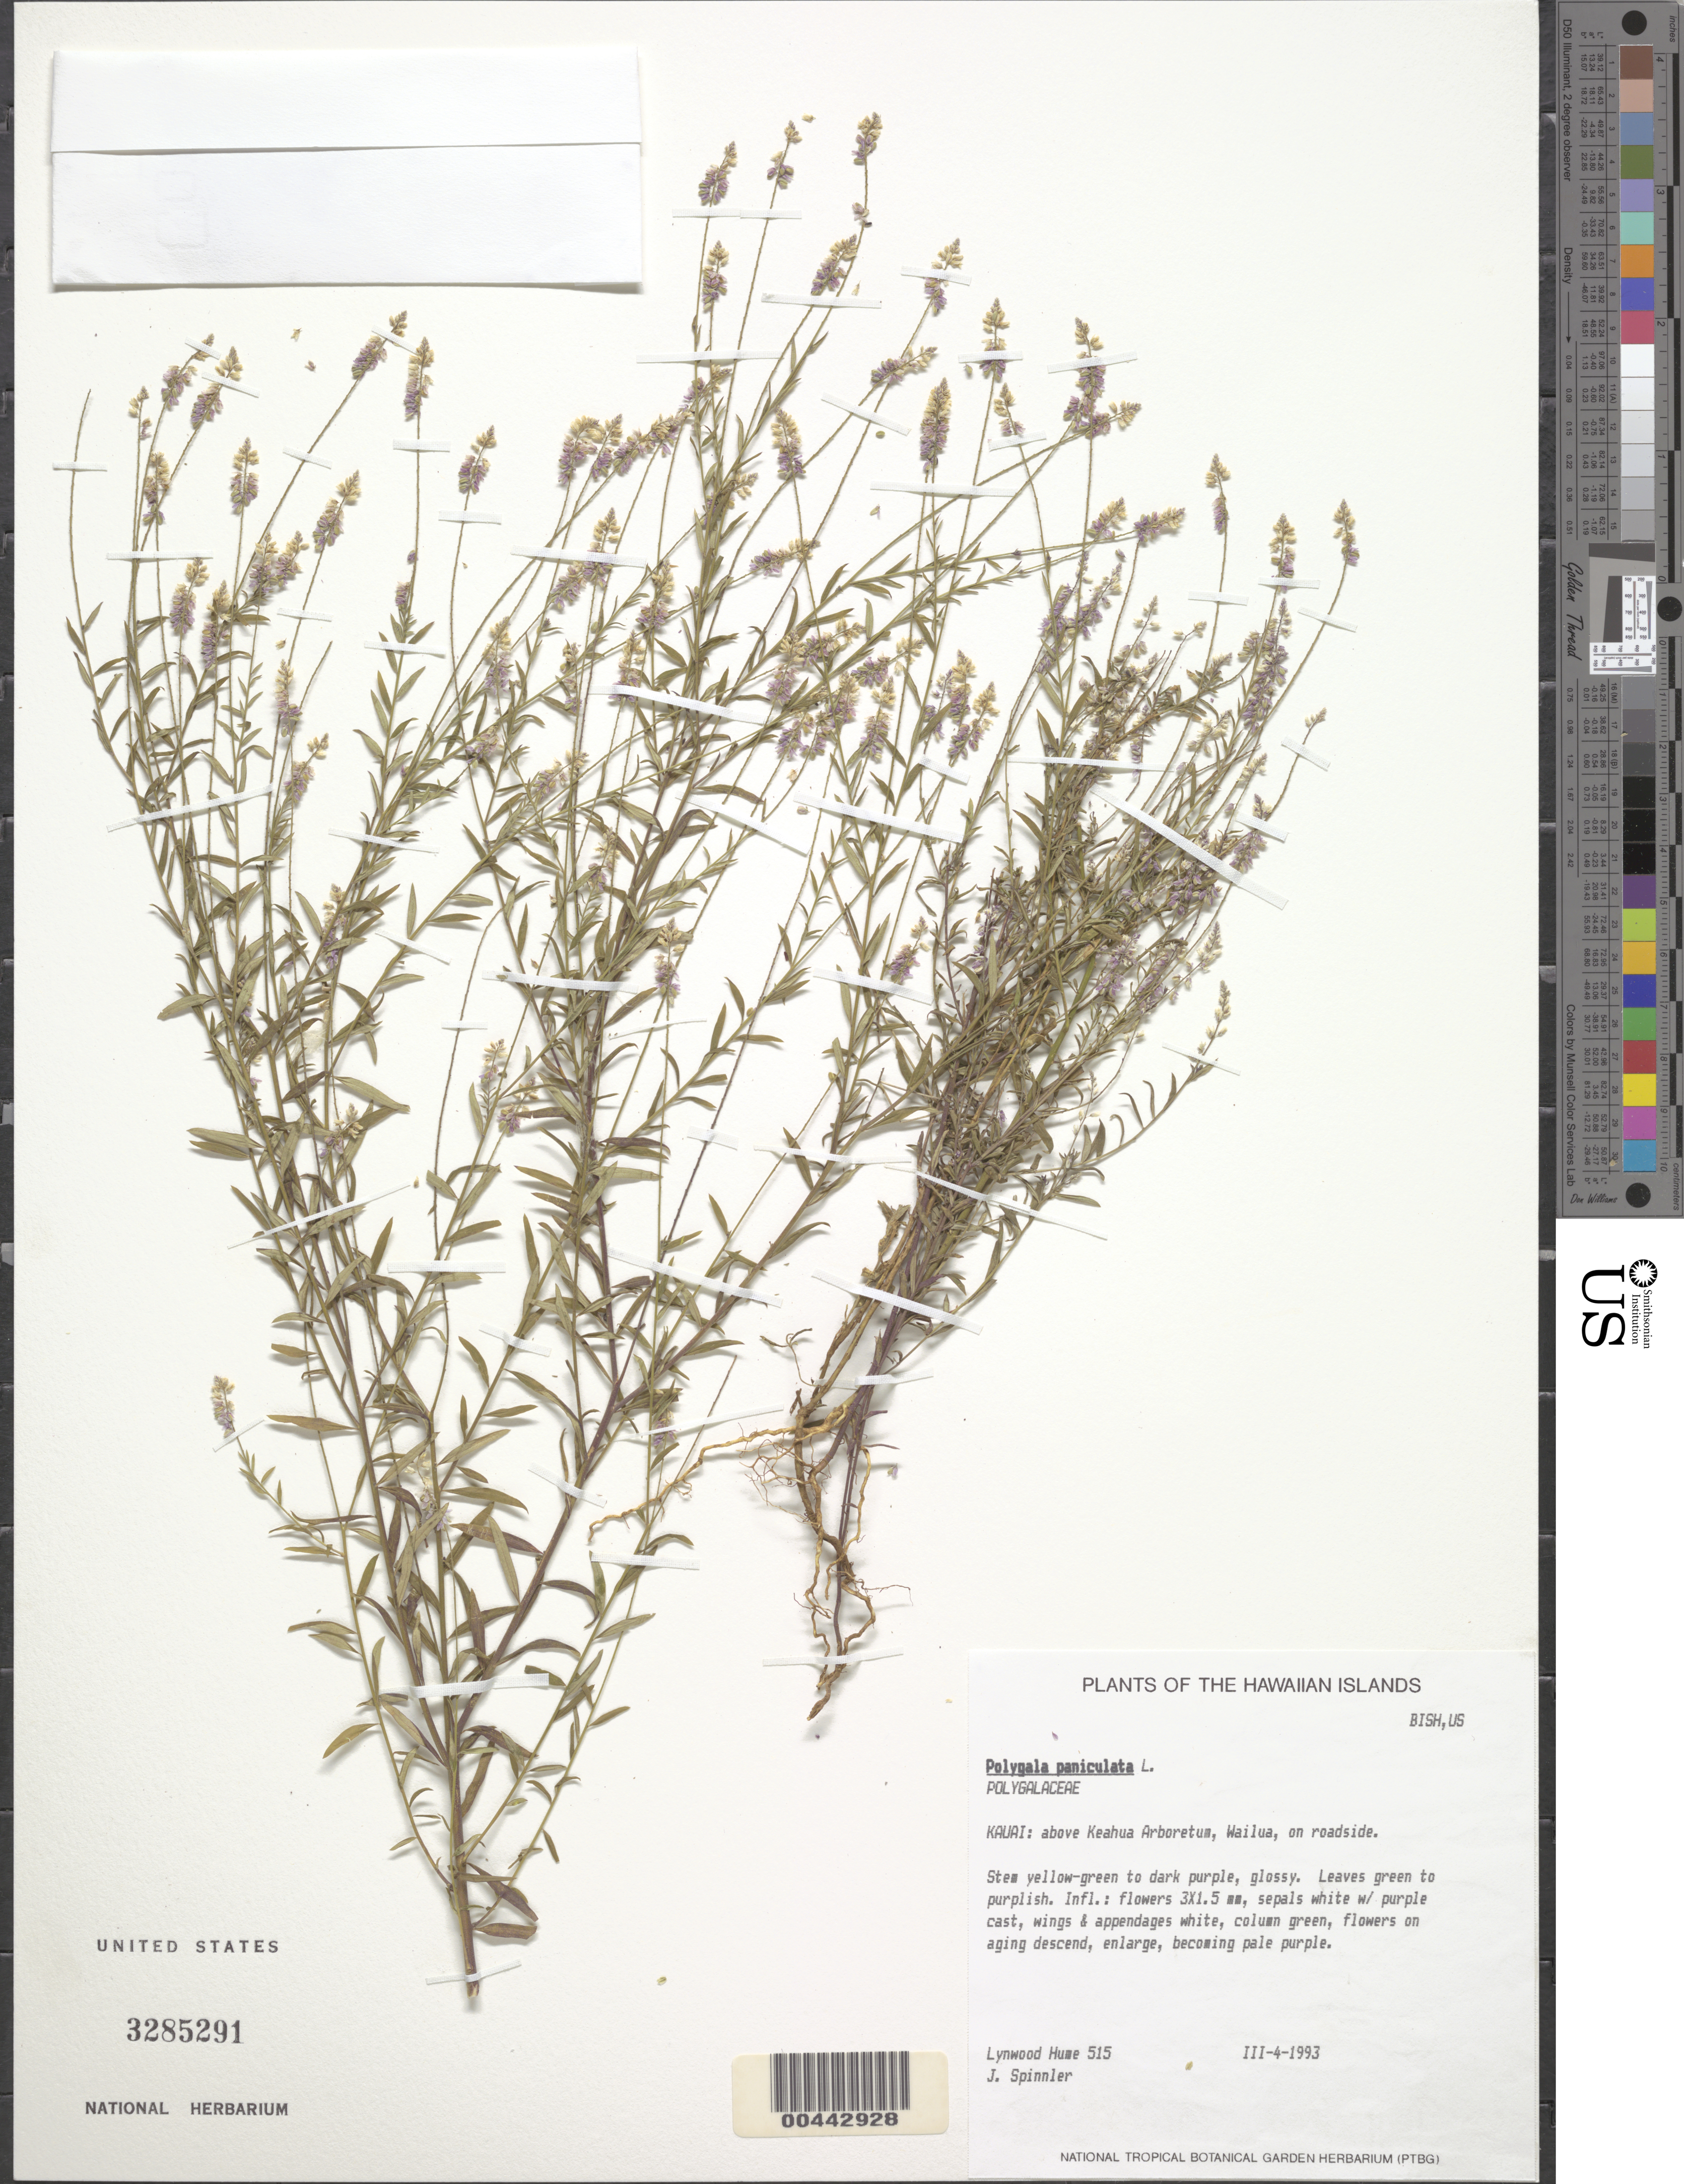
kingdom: Plantae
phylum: Tracheophyta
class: Magnoliopsida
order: Fabales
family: Polygalaceae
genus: Polygala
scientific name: Polygala paniculata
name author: L.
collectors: L. Hume & J. Spinnler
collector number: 515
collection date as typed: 4 Mar 1993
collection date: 1993-03-04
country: United States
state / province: Hawaii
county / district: Kauai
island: Kaua'i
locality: Above Keahua Arboretum, Wailua, on roadside.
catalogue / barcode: US 3285291